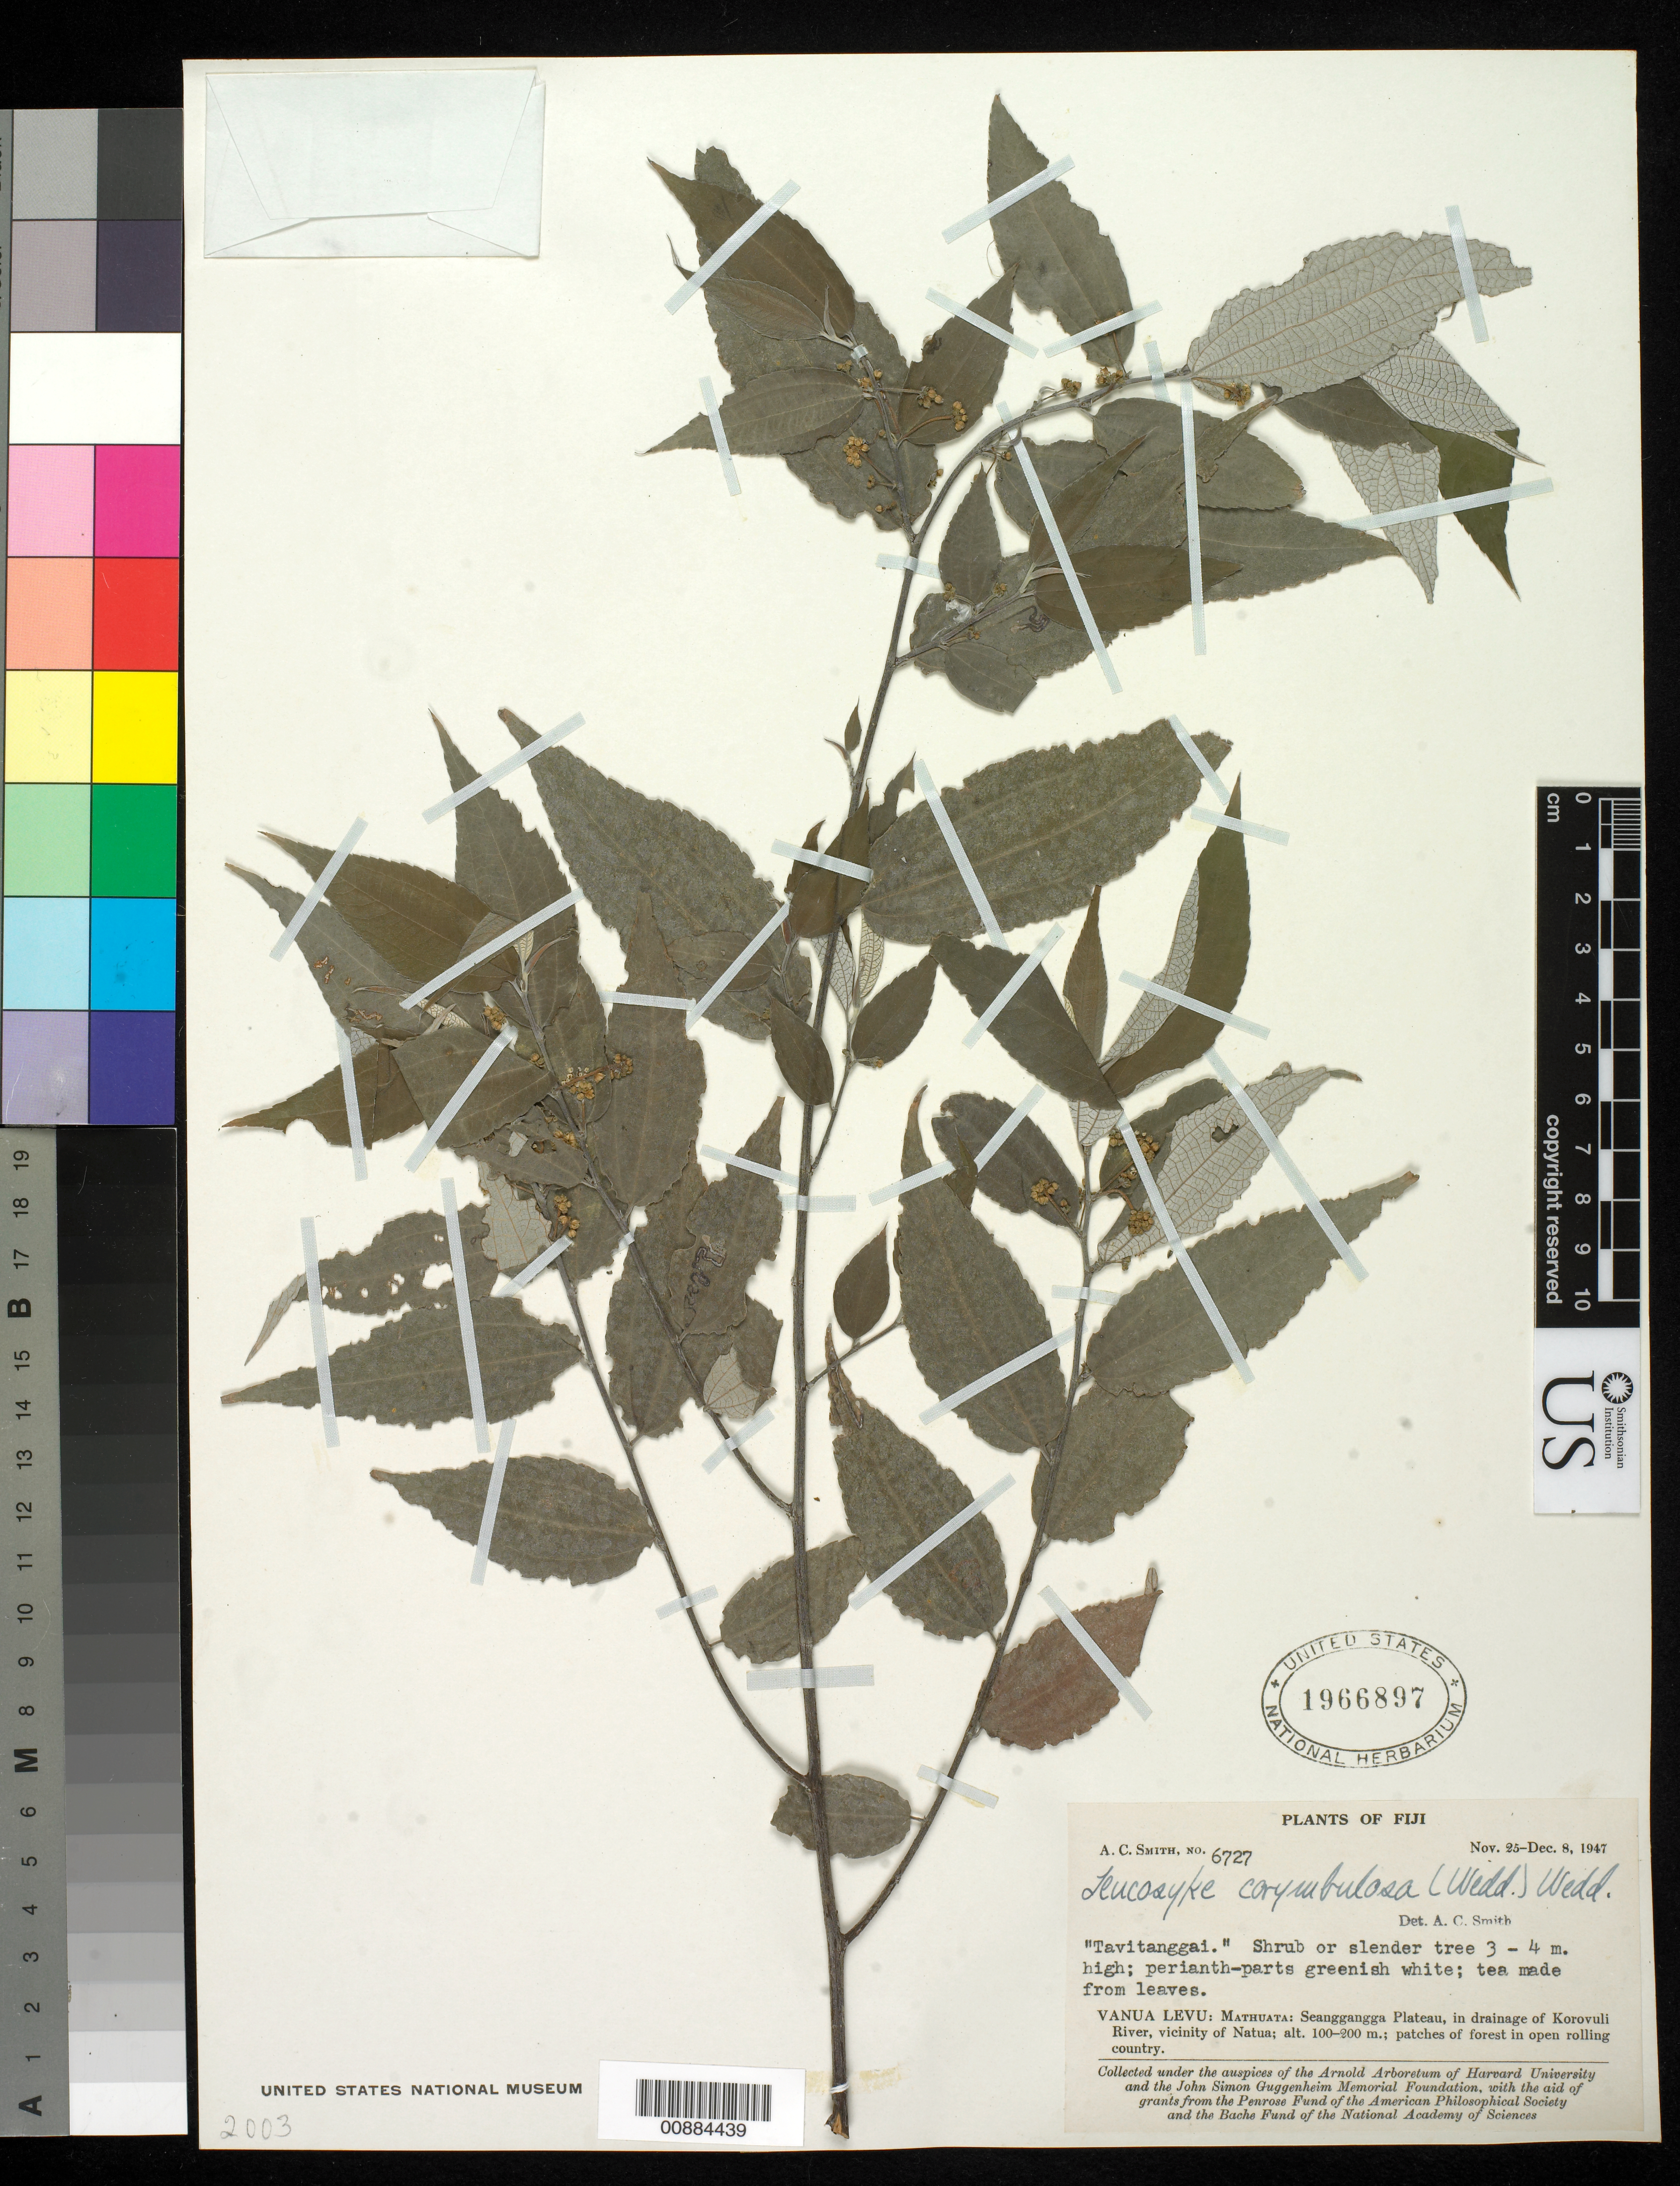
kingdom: Plantae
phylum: Tracheophyta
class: Magnoliopsida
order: Rosales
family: Urticaceae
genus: Leucosyke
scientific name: Leucosyke corymbulosa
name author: (Wedd.) Wedd.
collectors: C. A. Smith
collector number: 6727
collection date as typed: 25 Nov 1947 to 08 Dec 1947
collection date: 1947-11-25/1947-12-08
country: Fiji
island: Macuata-i-wai [Mathuata-i-wai]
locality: Mathuata: Seanggangga Plateau, in drainage of Korovuli River, vicinity of Natua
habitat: patches of forest in open, rolling country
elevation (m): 100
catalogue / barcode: US 1966897